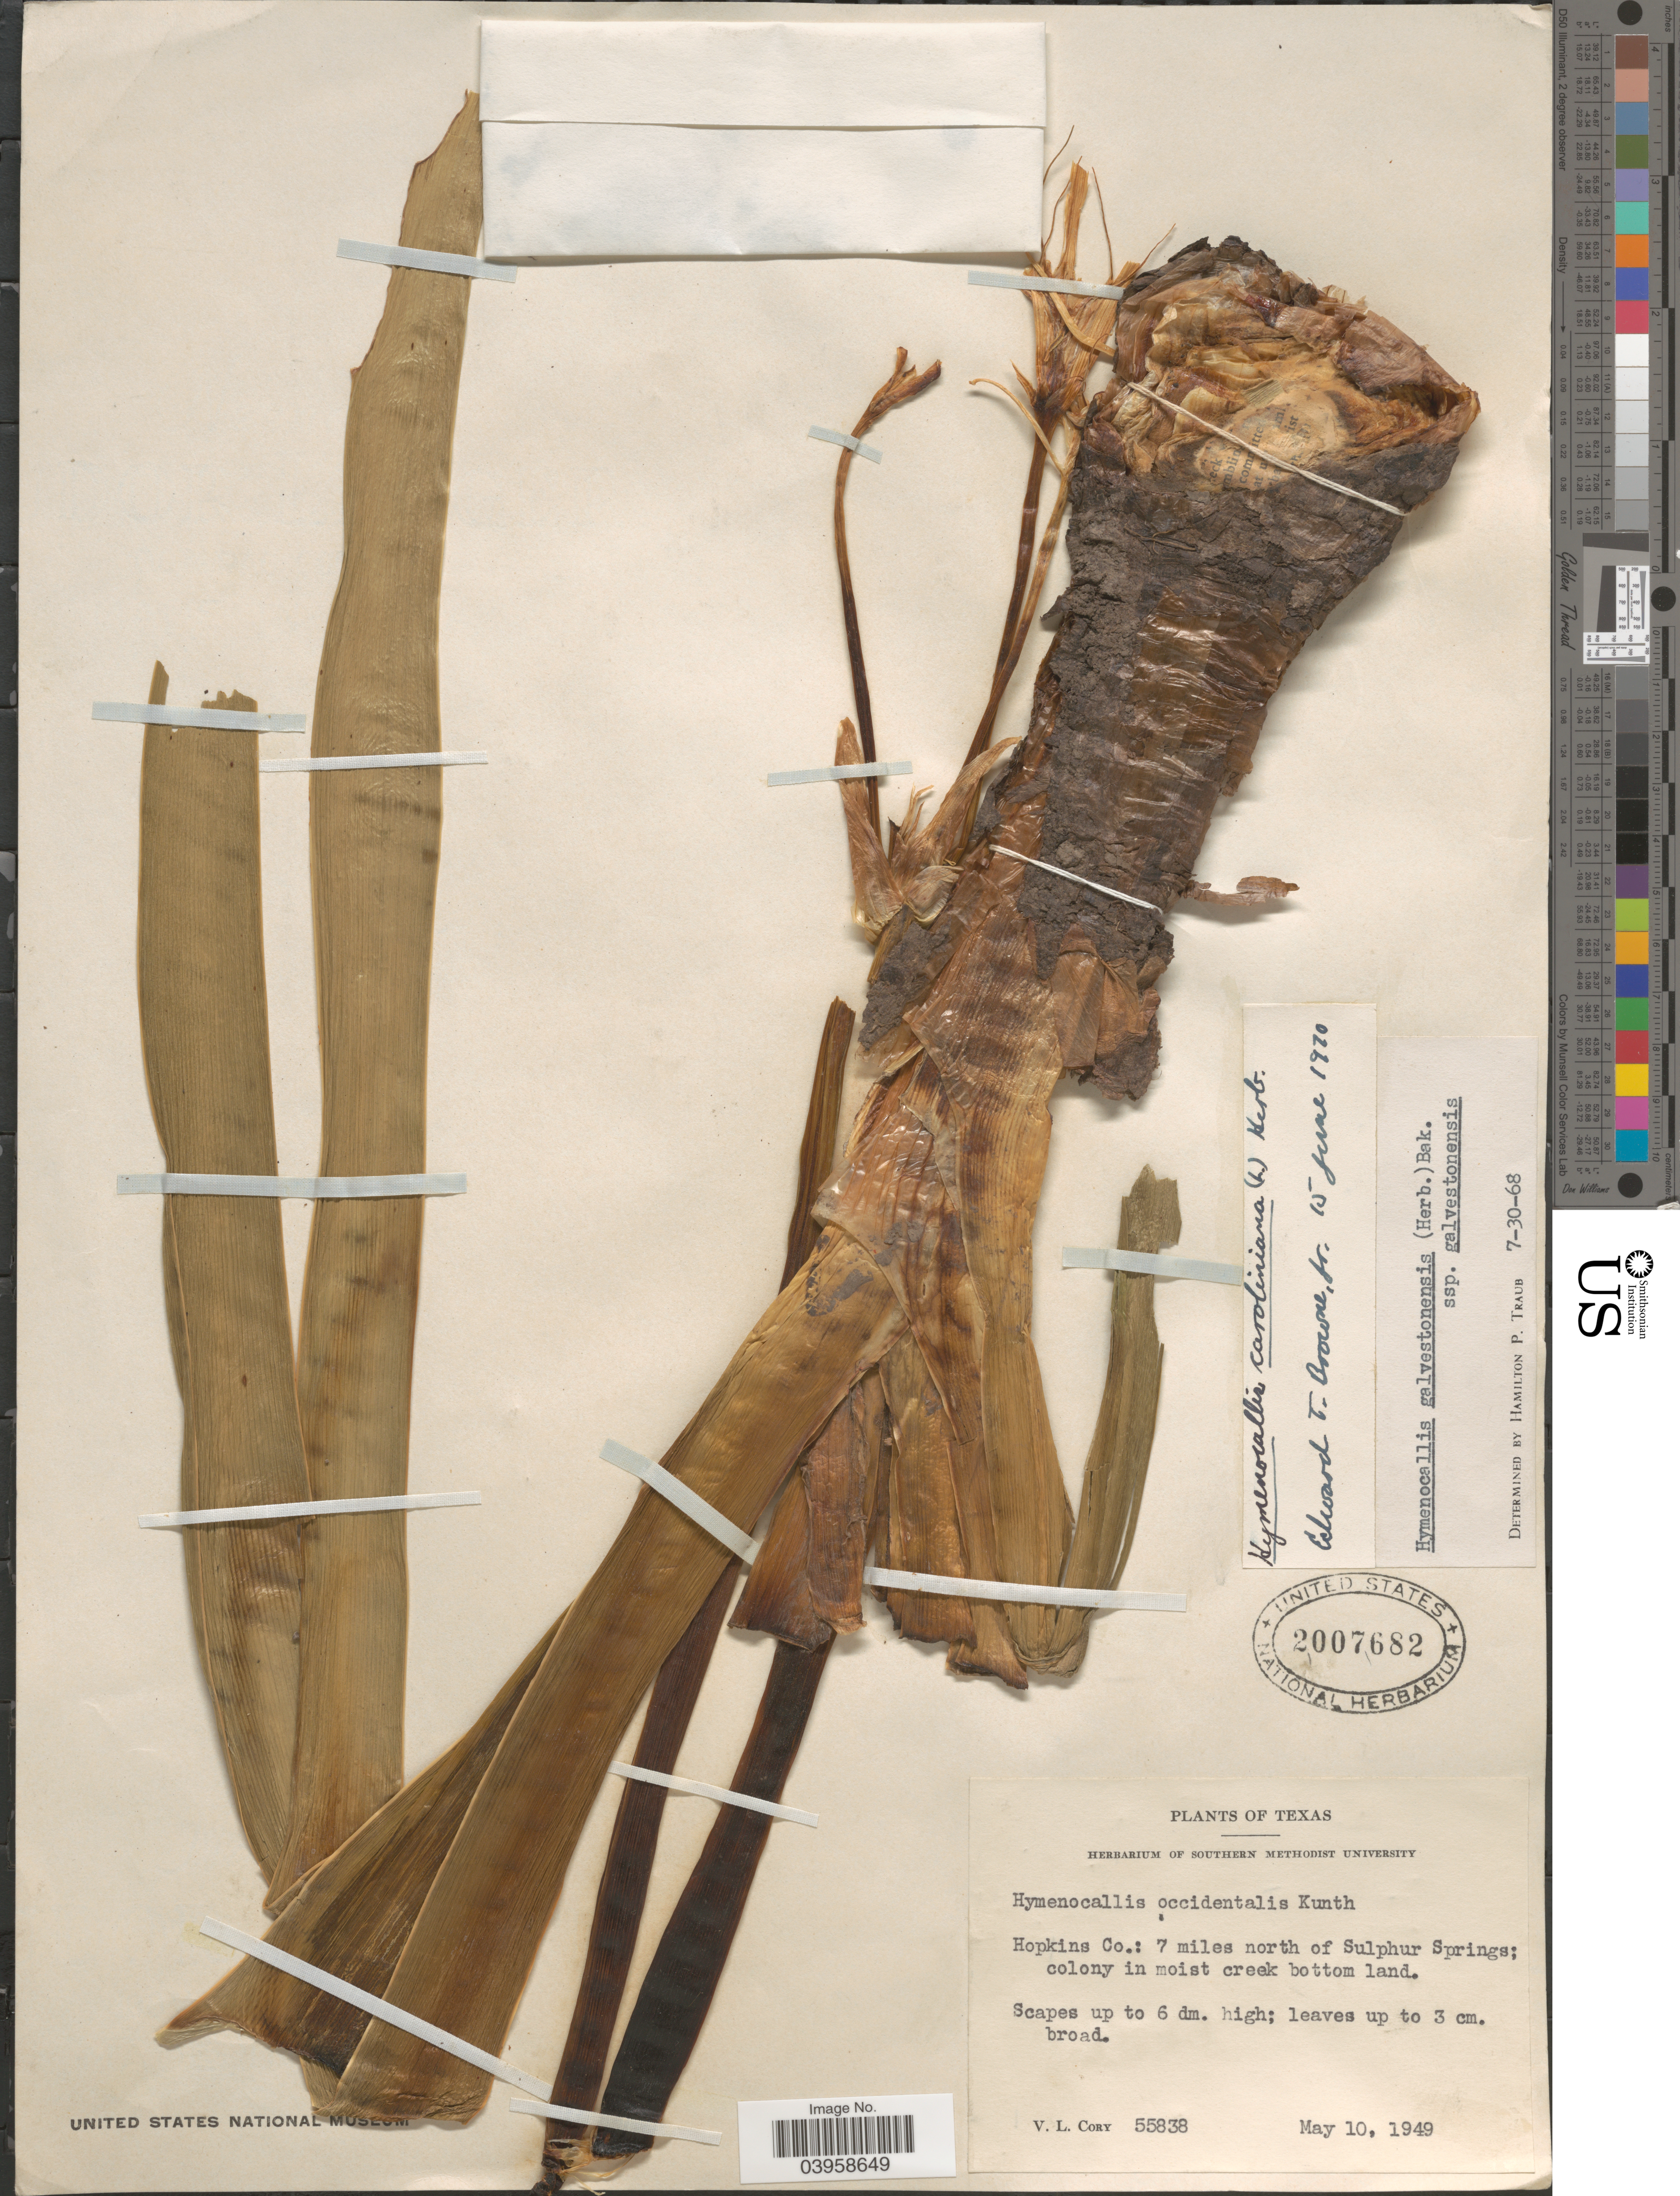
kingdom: Plantae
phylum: Tracheophyta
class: Liliopsida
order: Asparagales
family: Amaryllidaceae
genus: Hymenocallis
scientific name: Hymenocallis caroliniana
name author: (L.) Herb.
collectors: V. Cory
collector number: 55838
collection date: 1949-05-10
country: United States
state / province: Texas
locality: Hopkins Co.: 7 miles north of Sulphur Springs; colony in moist creek bottom land.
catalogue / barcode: US 2007682